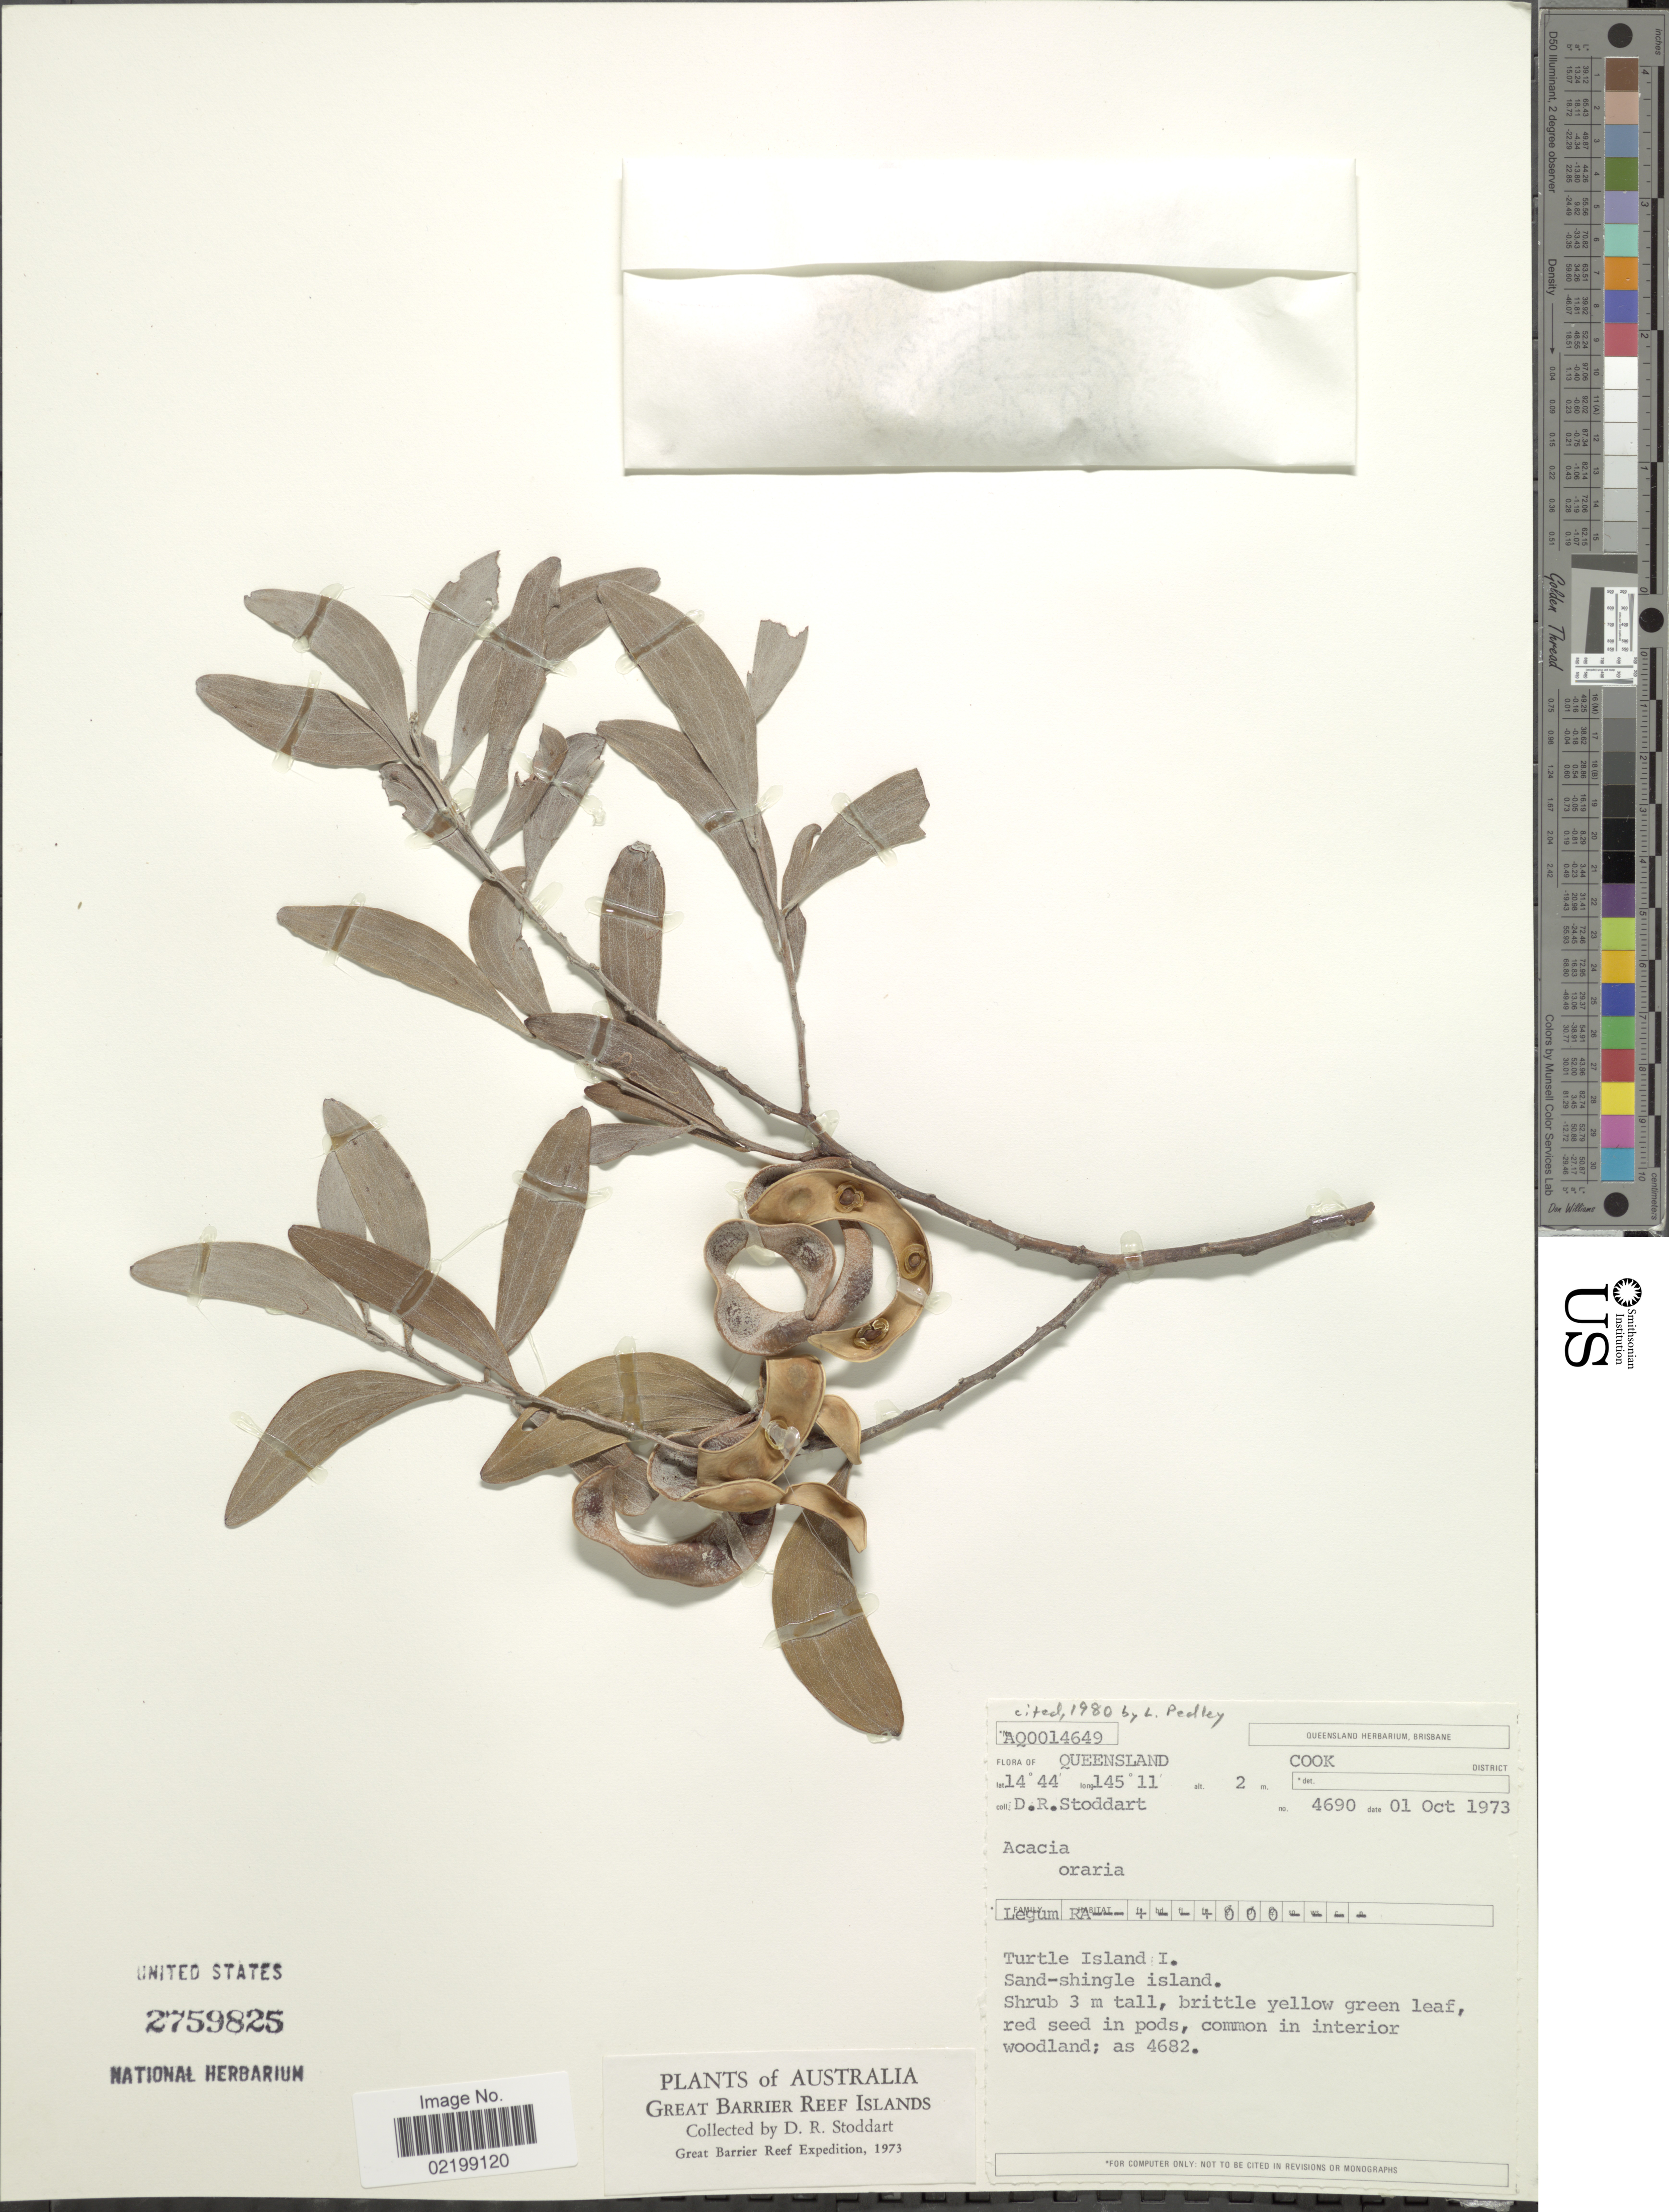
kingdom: Plantae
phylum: Tracheophyta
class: Magnoliopsida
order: Fabales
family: Fabaceae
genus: Acacia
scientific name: Acacia oraria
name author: F. Muell.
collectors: D. R. Stoddart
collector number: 4690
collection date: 1973-10-01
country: Australia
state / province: Queensland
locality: Turtle Island I., Sand-shingle island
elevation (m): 2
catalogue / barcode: US 2759825